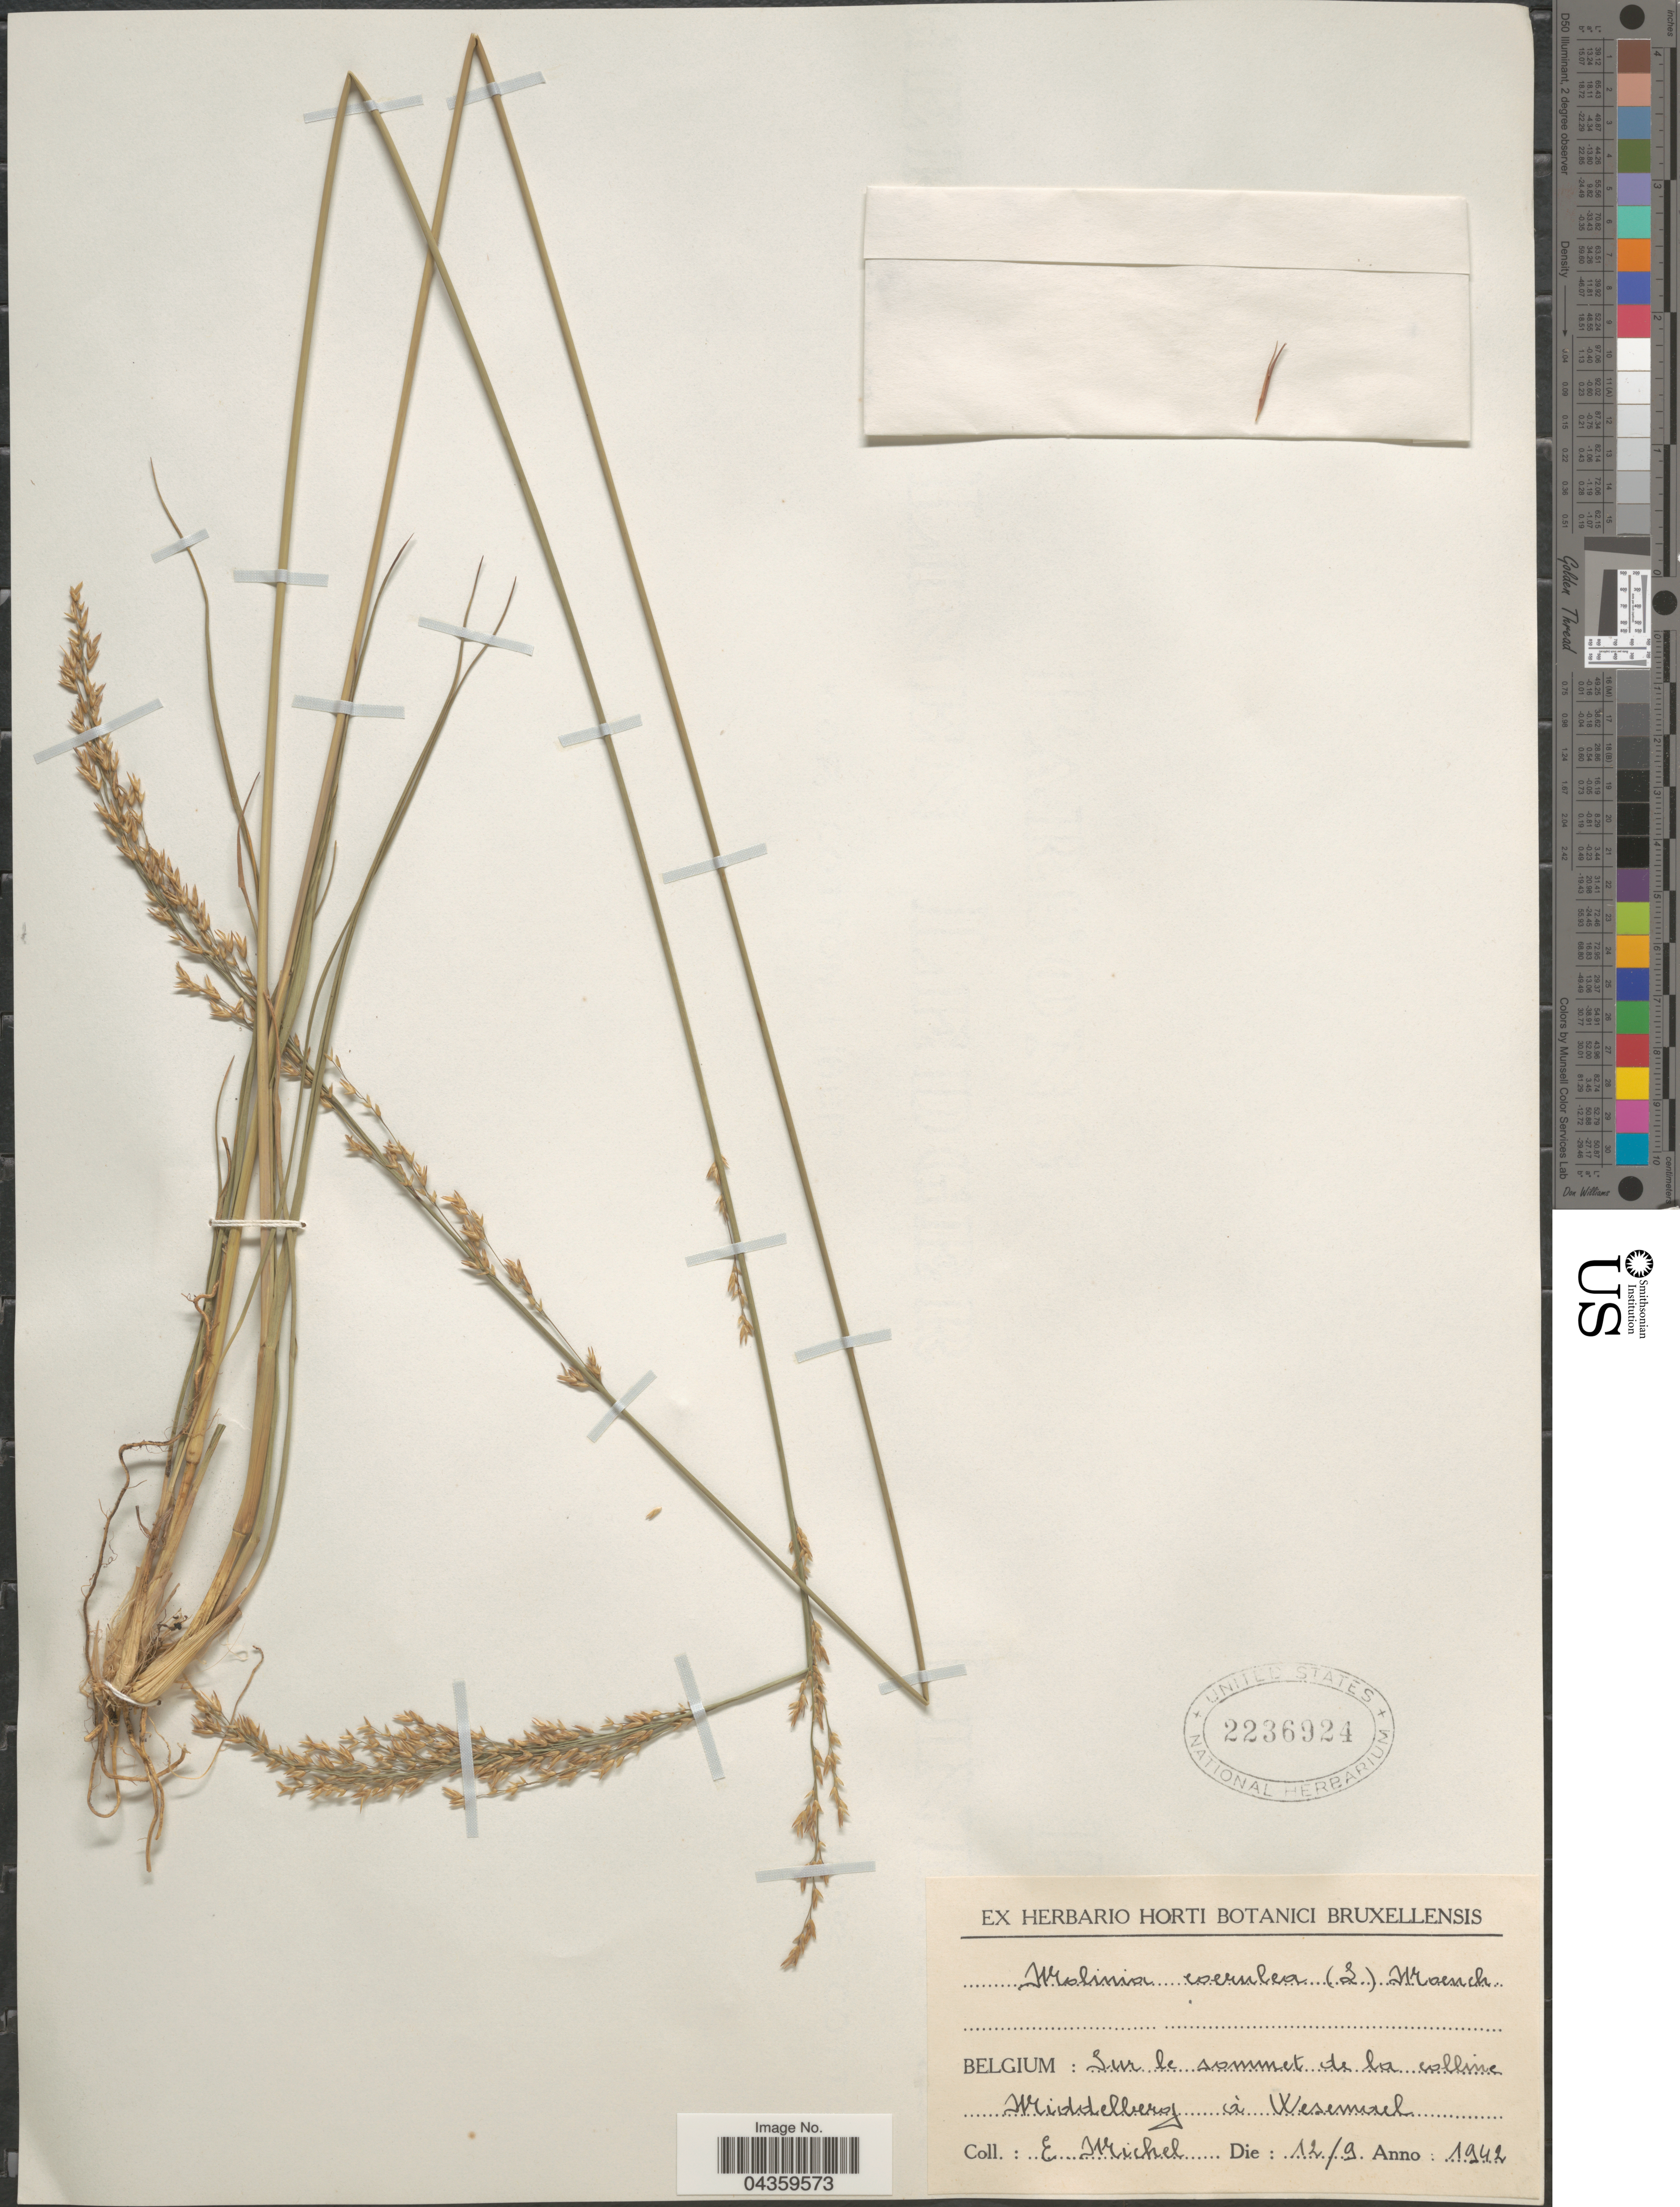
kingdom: Plantae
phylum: Tracheophyta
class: Liliopsida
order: Poales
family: Poaceae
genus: Molinia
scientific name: Molinia caerulea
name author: (L.) Moench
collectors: E. Michel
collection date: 1942-09-12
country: Belgium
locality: Sur le sommet de la colline Middelberg à Wesemael.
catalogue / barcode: US 2236924